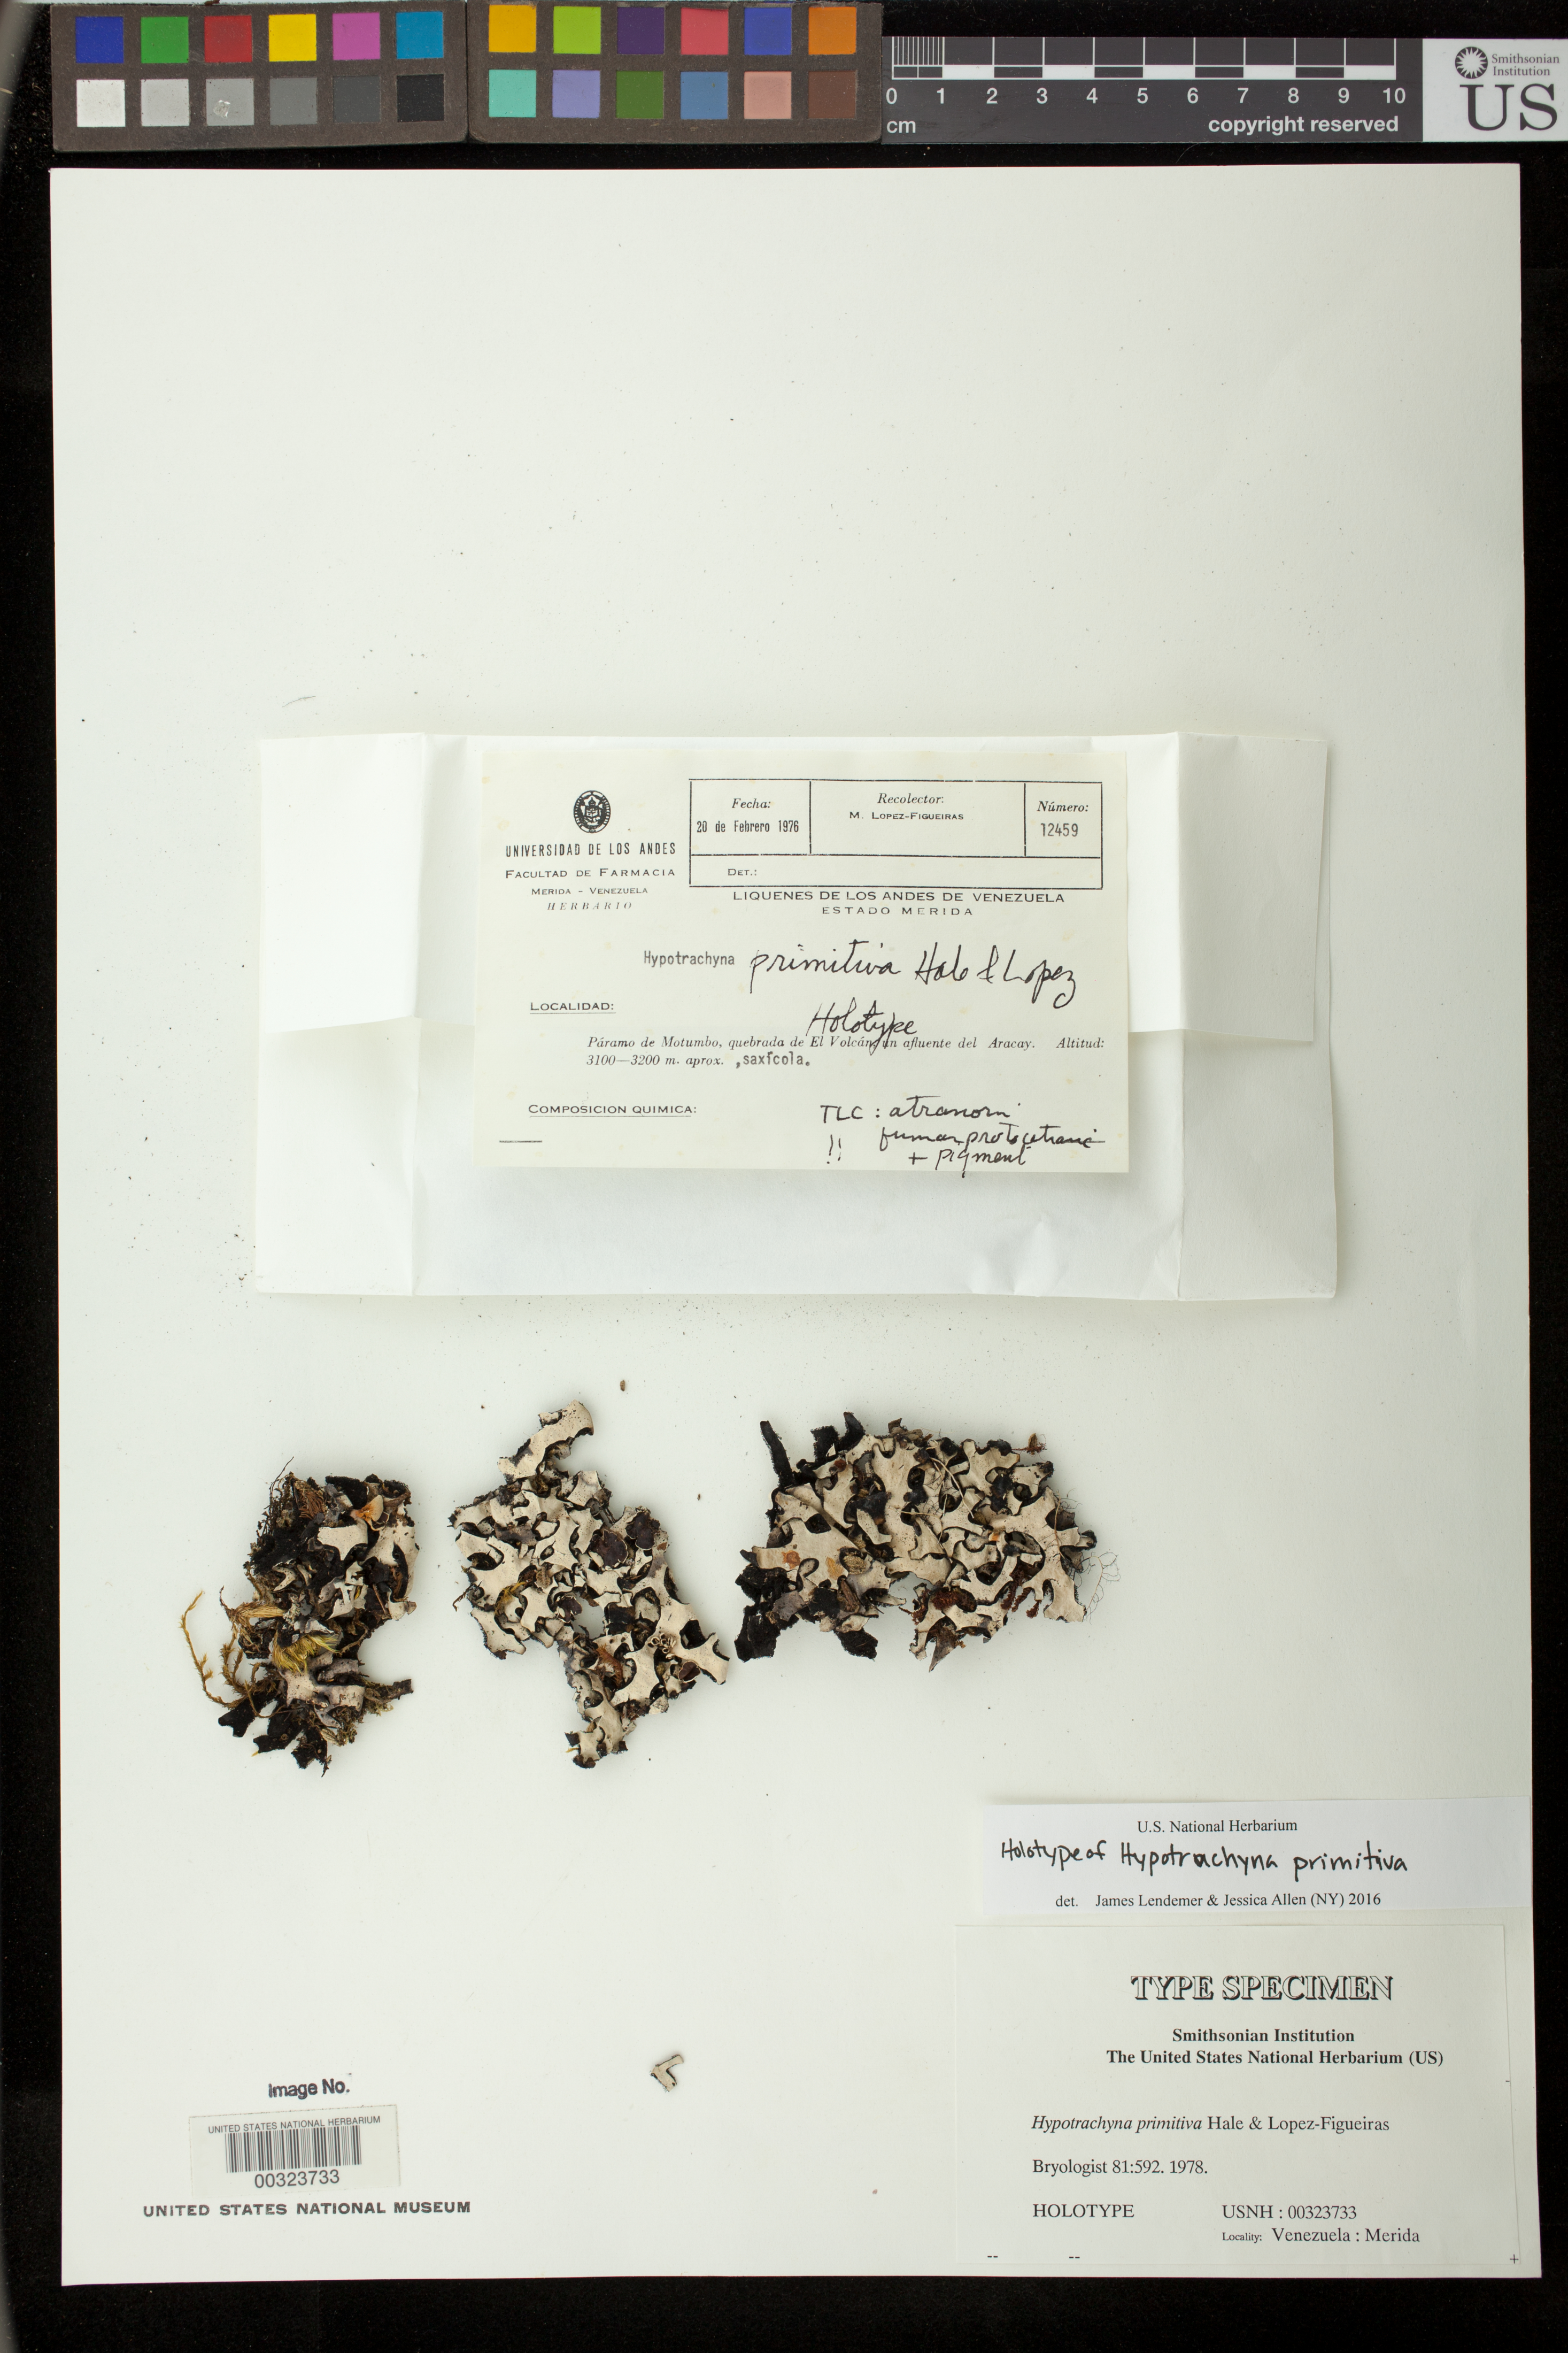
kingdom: Fungi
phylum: Ascomycota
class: Lecanoromycetes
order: Lecanorales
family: Parmeliaceae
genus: Hypotrachyna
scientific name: Hypotrachyna primitiva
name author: Hale & López Fig.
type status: Holotype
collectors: M. López Figueiras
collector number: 12459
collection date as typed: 20 Feb 1976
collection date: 1976-02-20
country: Venezuela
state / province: Mérida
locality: Paramo de Motumbo, Quebrada de El Volcan, in fluente del Aracay. [Paramo de Motumbo, Quebrada de El Volcan, in tributary of the Aracay.]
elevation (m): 3100